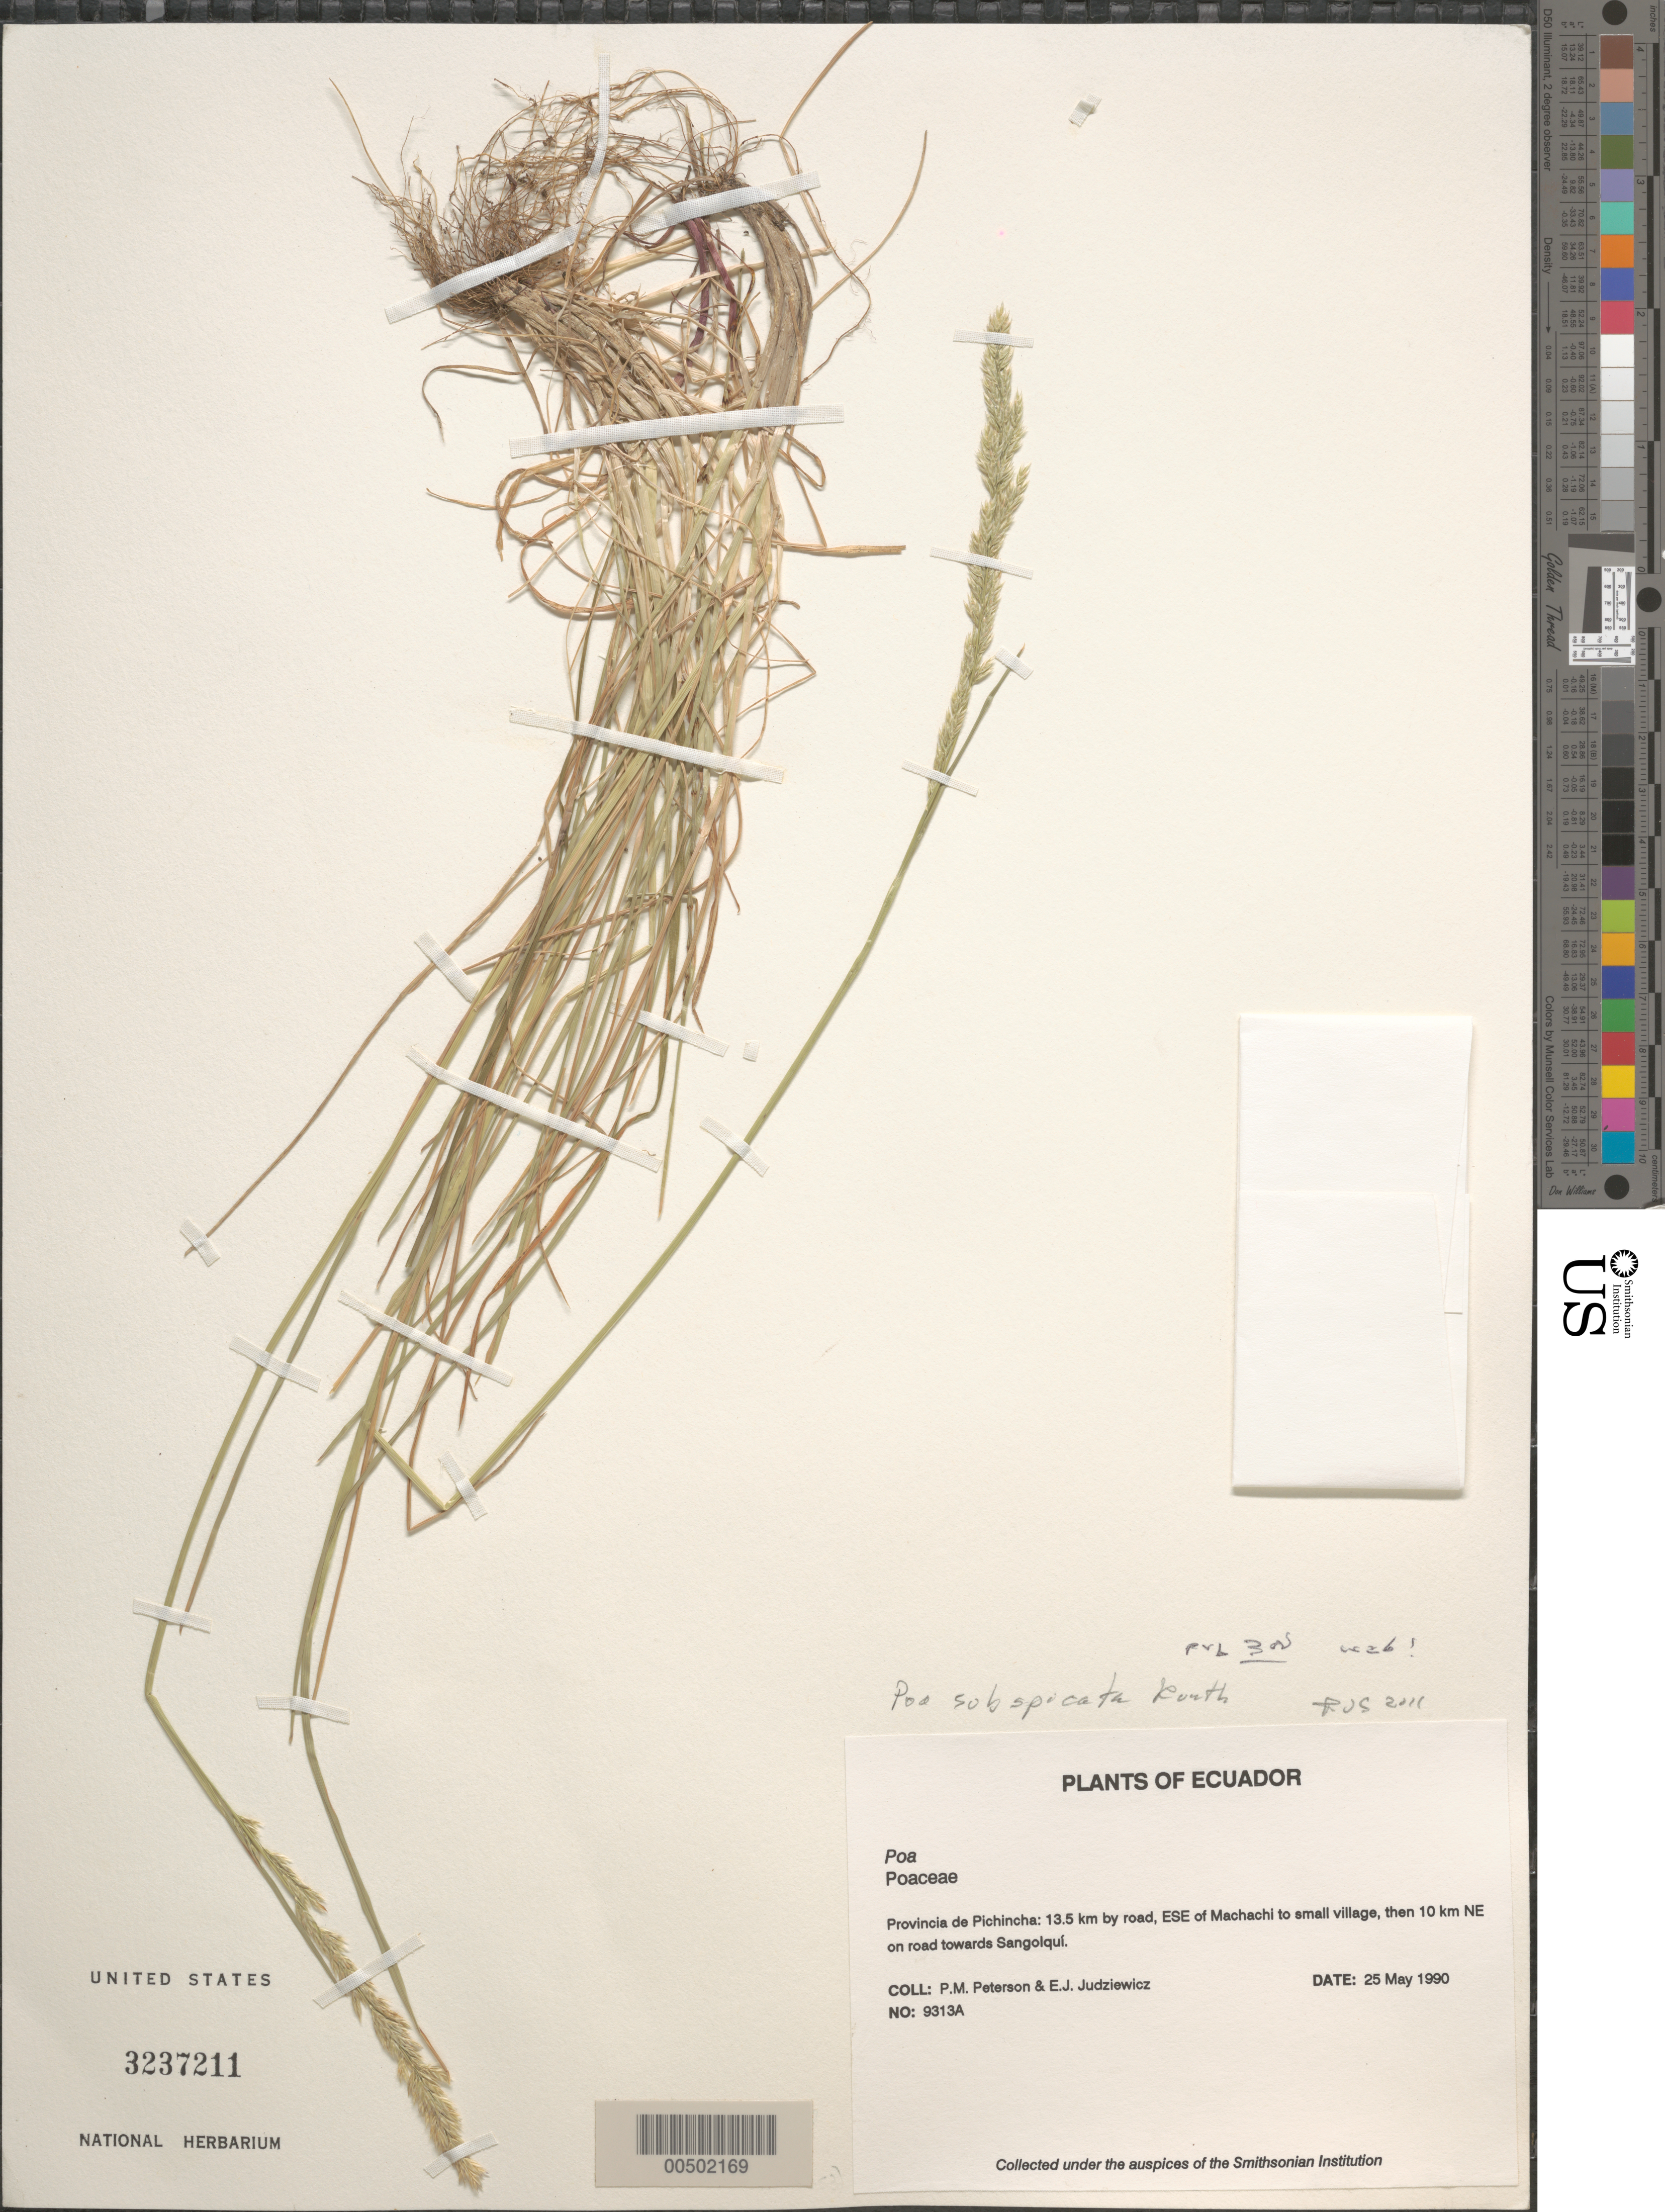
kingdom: Plantae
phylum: Tracheophyta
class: Liliopsida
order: Poales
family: Poaceae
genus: Poa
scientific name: Poa subspicata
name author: (J. Presl) Kunth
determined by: Soreng, Robert J., Research Associate (BOT), Smithsonian Institution - National Museum of Natural History (UNITED STATES)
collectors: P. M. Peterson & E. J. Judziewicz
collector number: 09313A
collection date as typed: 25 May 1990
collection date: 1990-05-25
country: Ecuador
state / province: Pichincha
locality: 13.5 km by road, ESE of Machachi to small Village, then 10 km NEon road towards Sangolquí.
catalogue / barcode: US 3237211